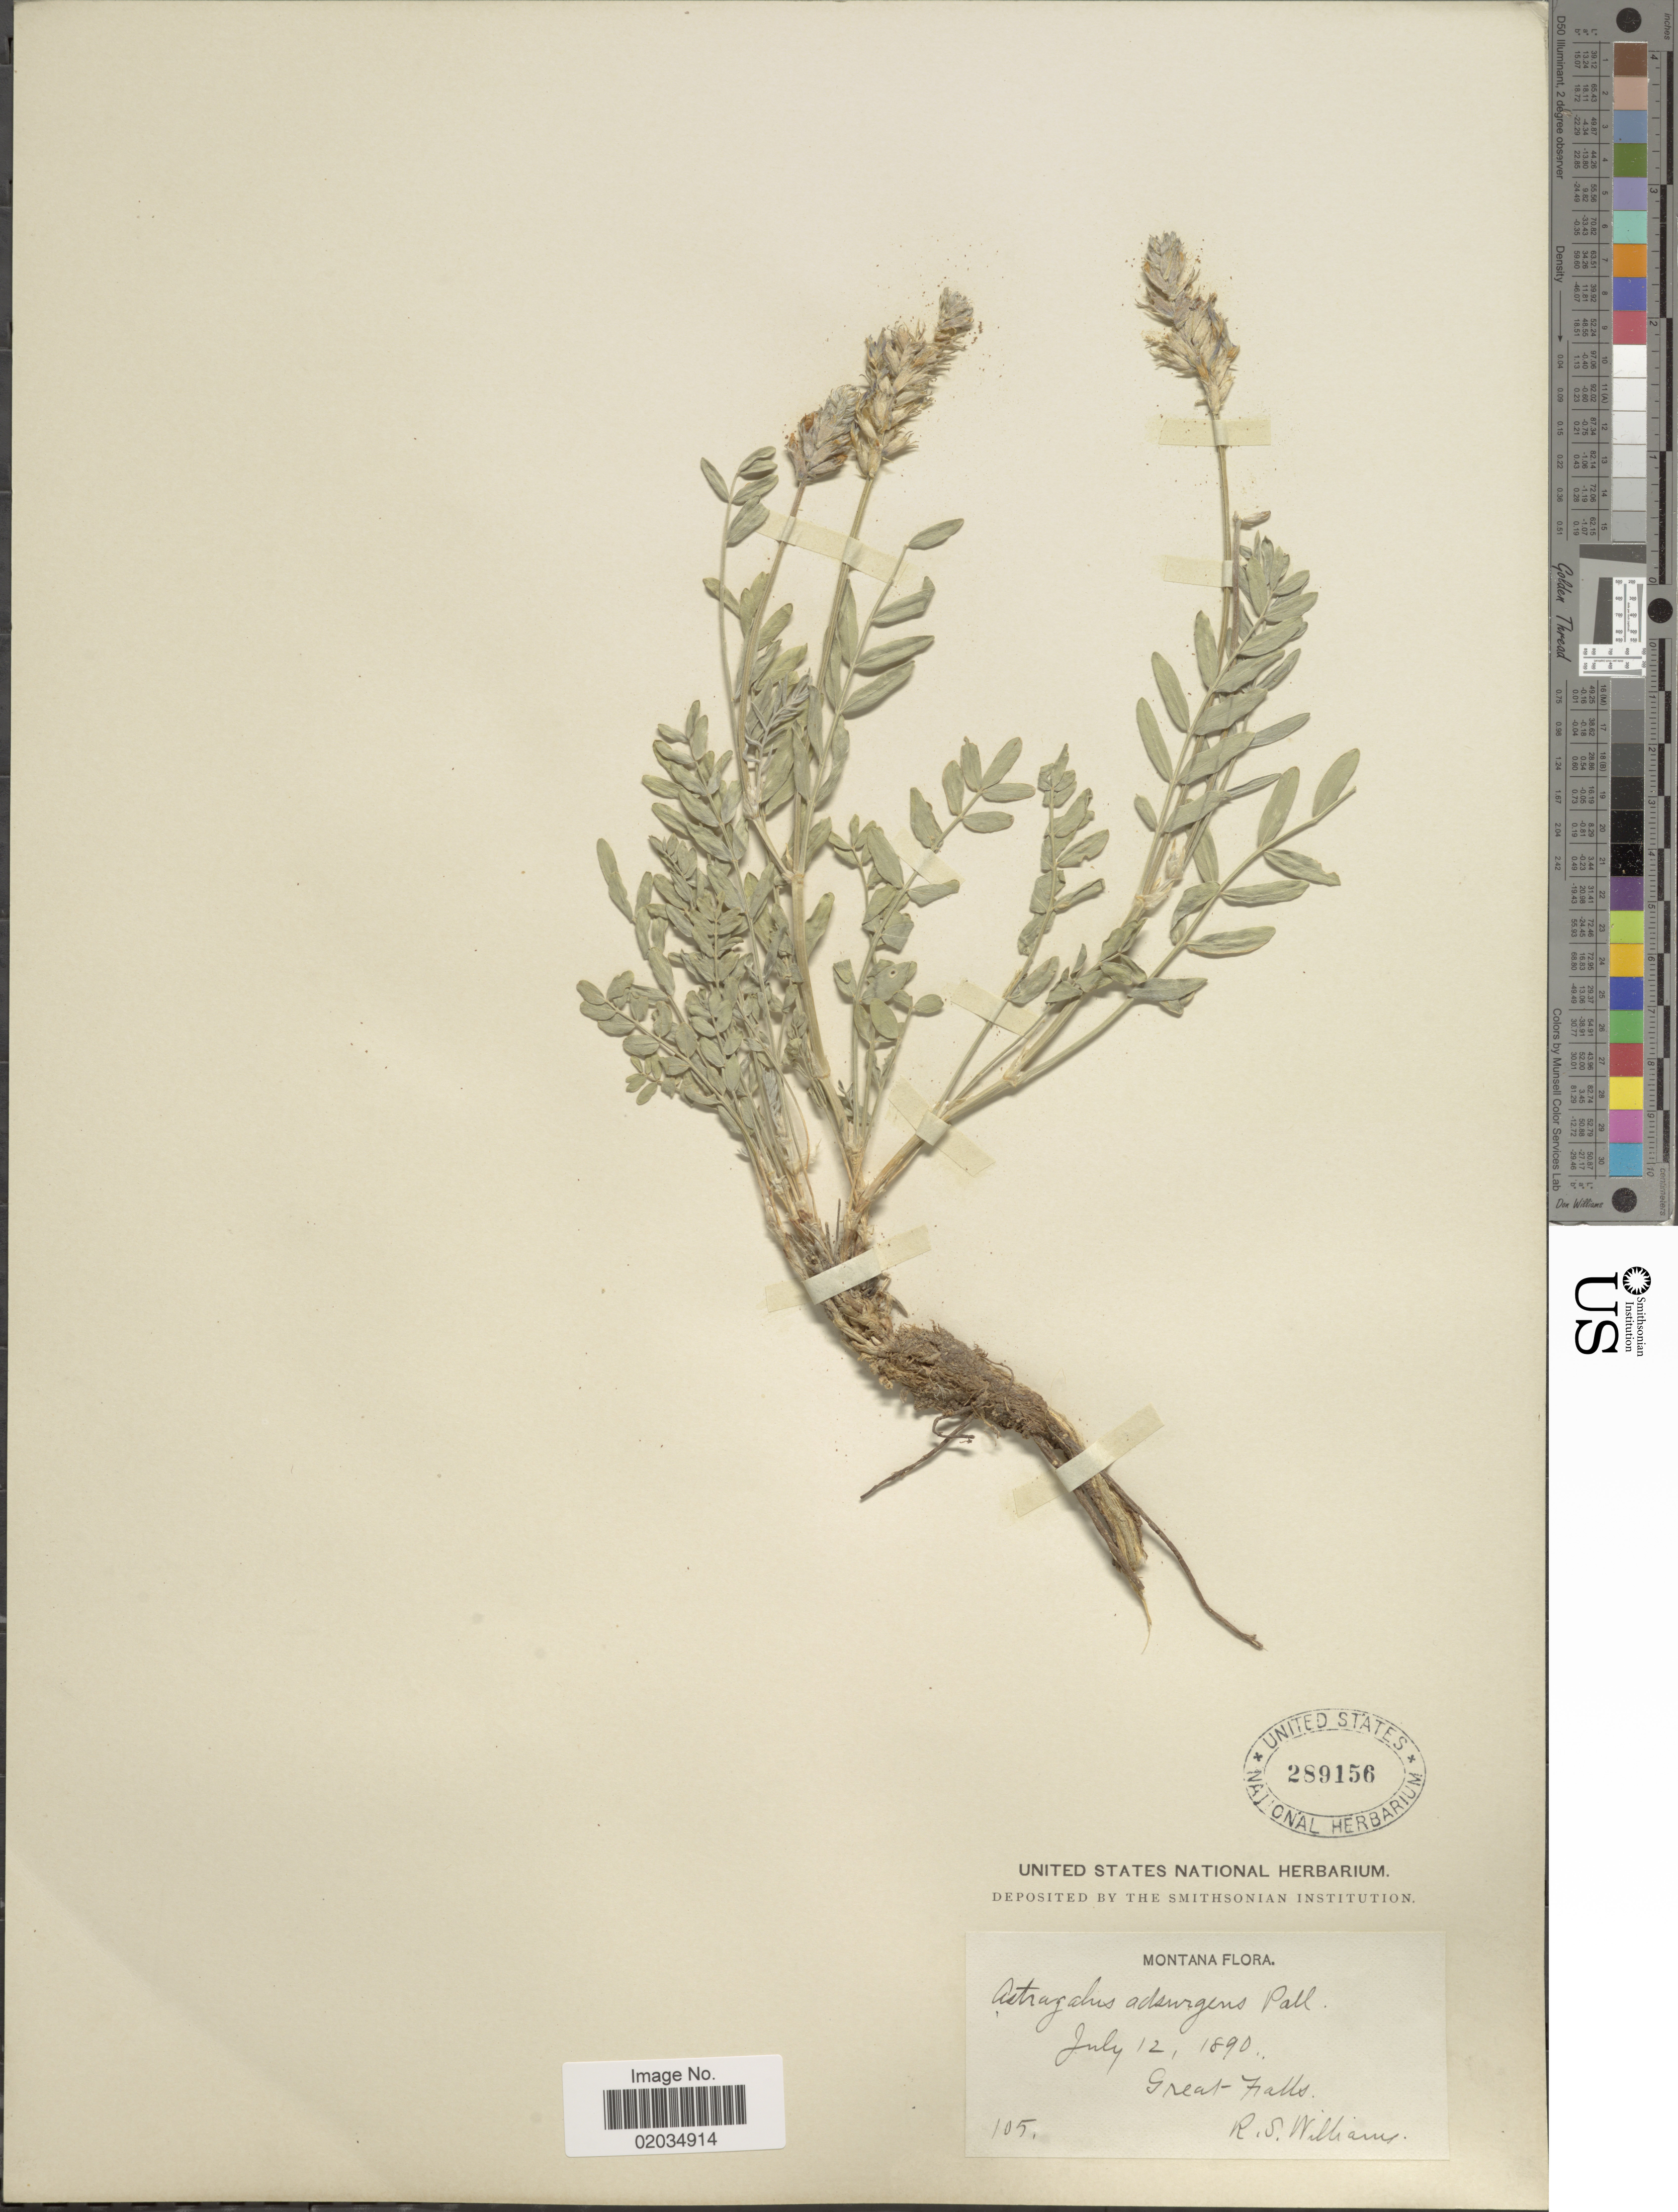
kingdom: Plantae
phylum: Tracheophyta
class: Magnoliopsida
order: Fabales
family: Fabaceae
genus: Astragalus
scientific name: Astragalus striatus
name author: Nutt.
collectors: R. S. Williams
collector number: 105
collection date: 1890-07-12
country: United States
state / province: Montana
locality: Great Falls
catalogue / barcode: US 289156